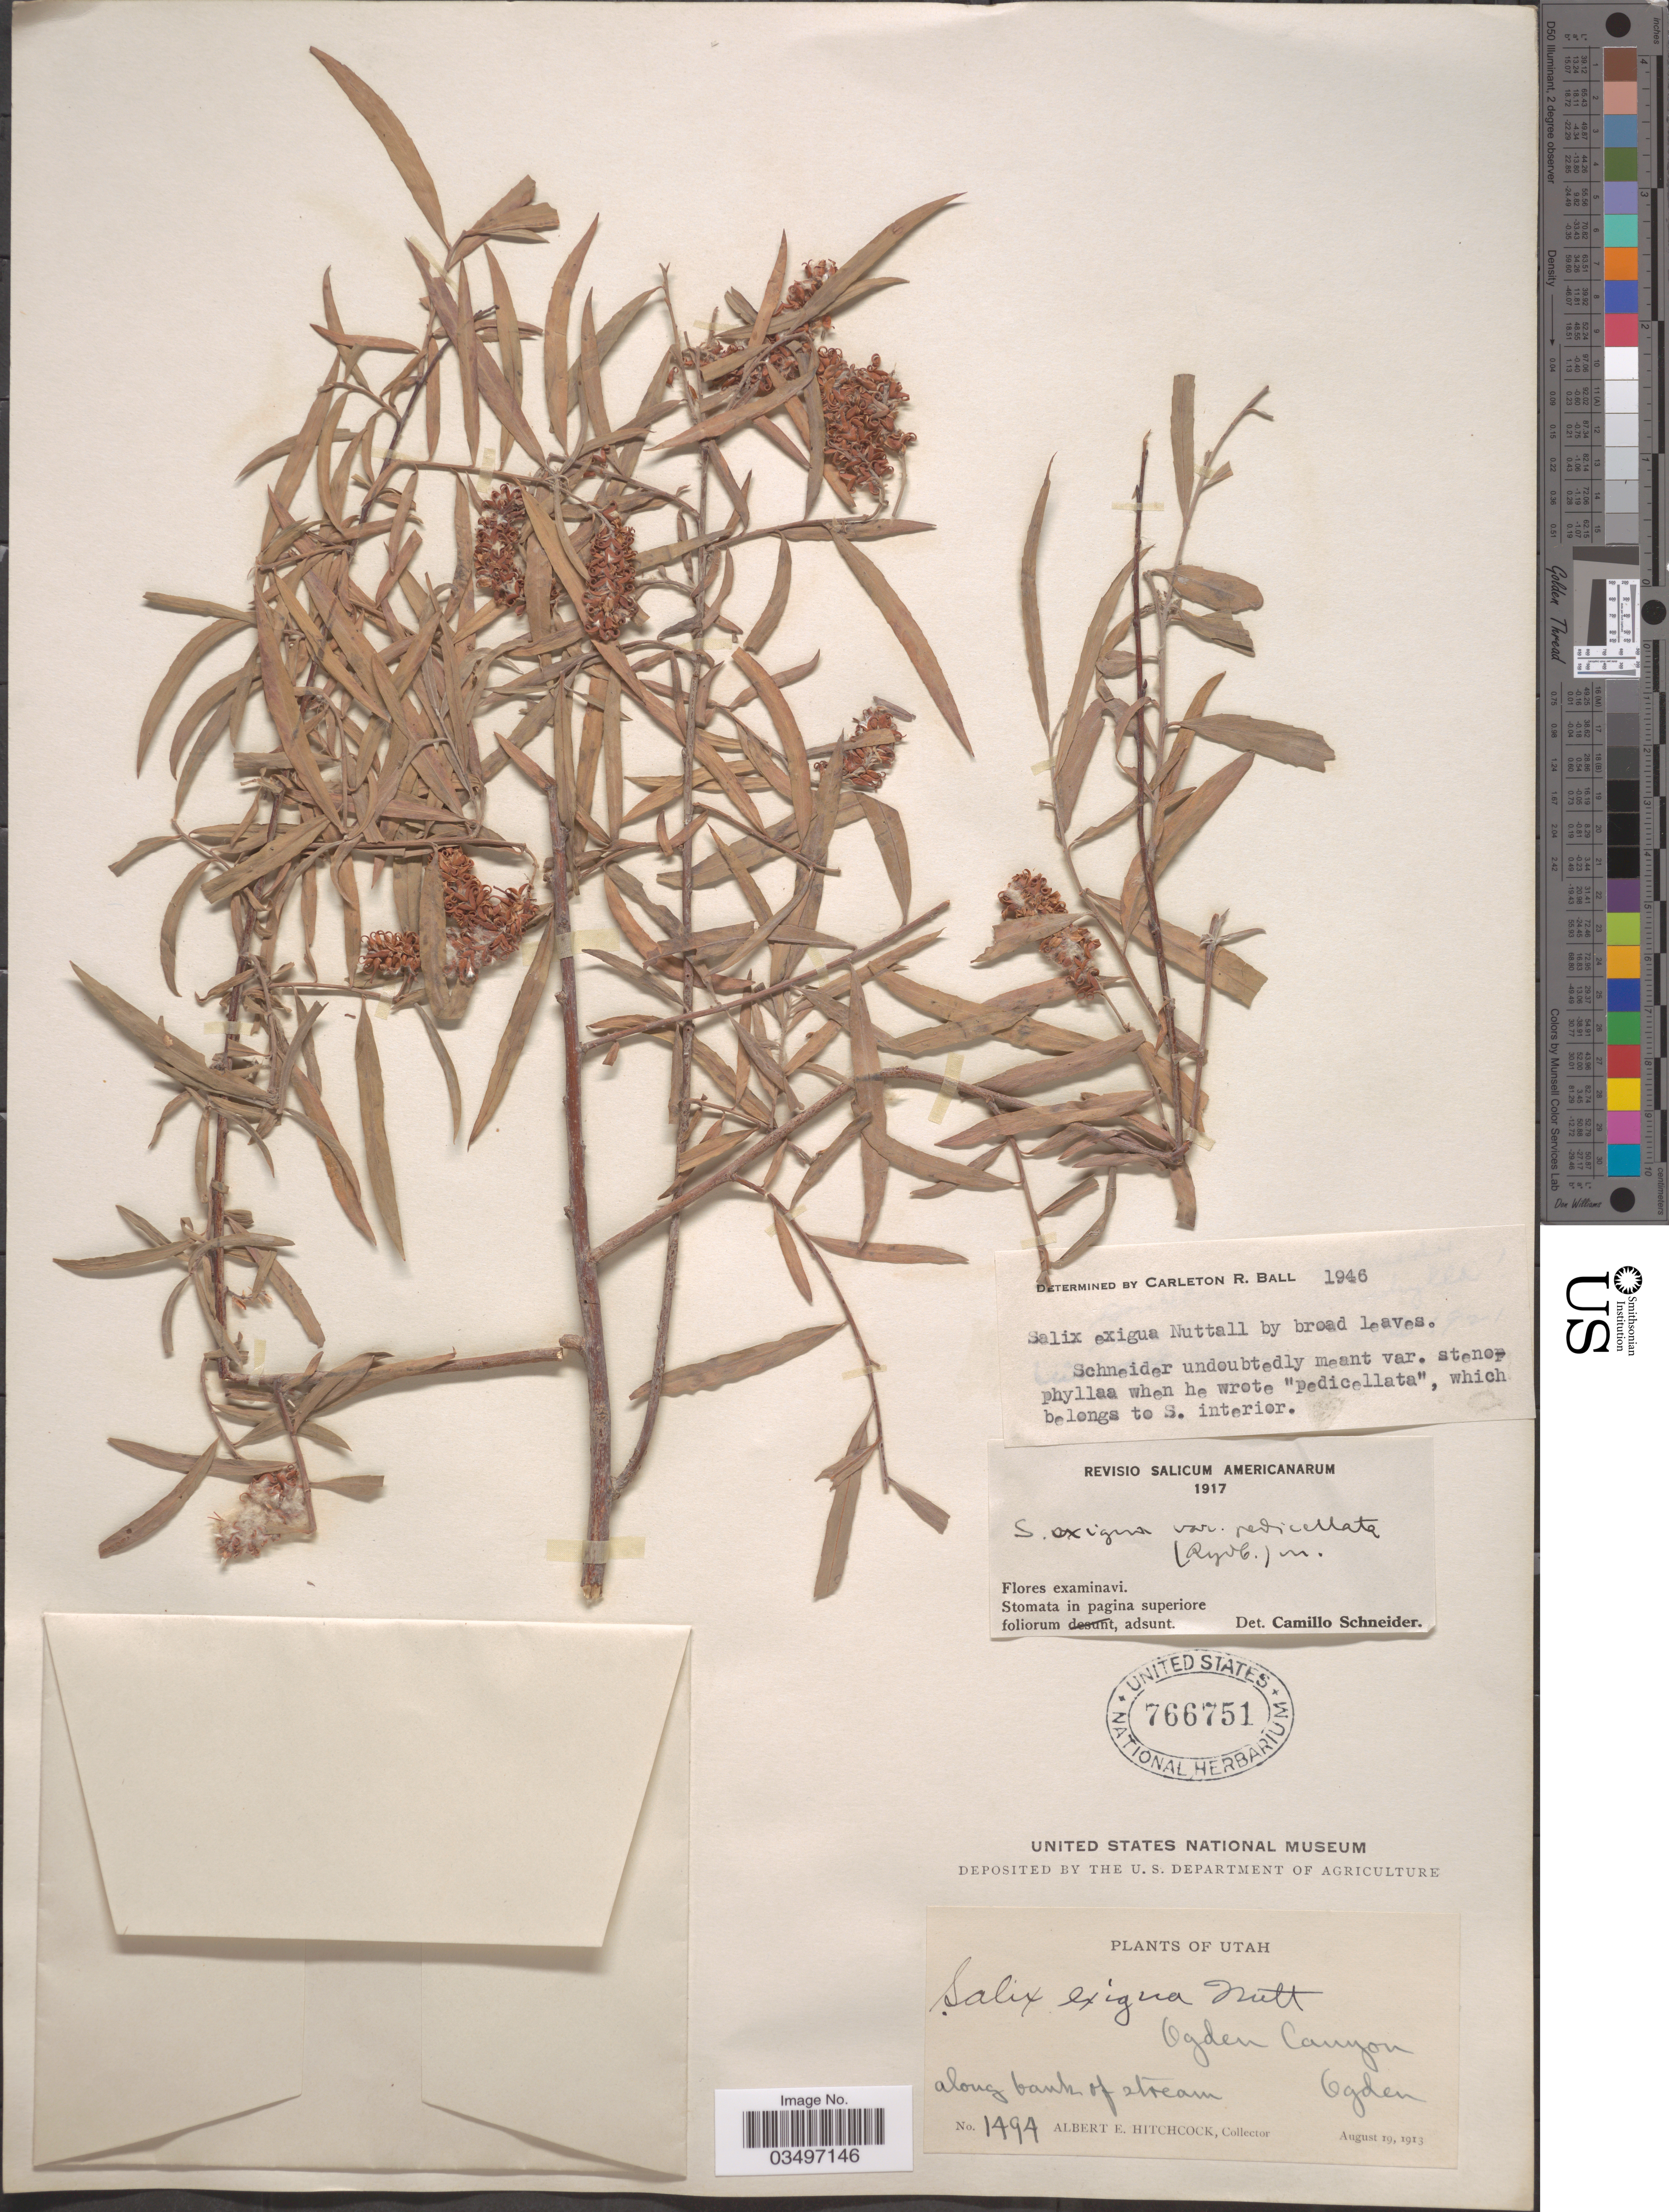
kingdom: Plantae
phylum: Tracheophyta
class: Magnoliopsida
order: Malpighiales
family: Salicaceae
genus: Salix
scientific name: Salix exigua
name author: Nutt.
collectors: A. Hitchcock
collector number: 1494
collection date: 1913-08-19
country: United States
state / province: Utah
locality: Along bank of stream. Ogden Canyon, Ogden.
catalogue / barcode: US 766751